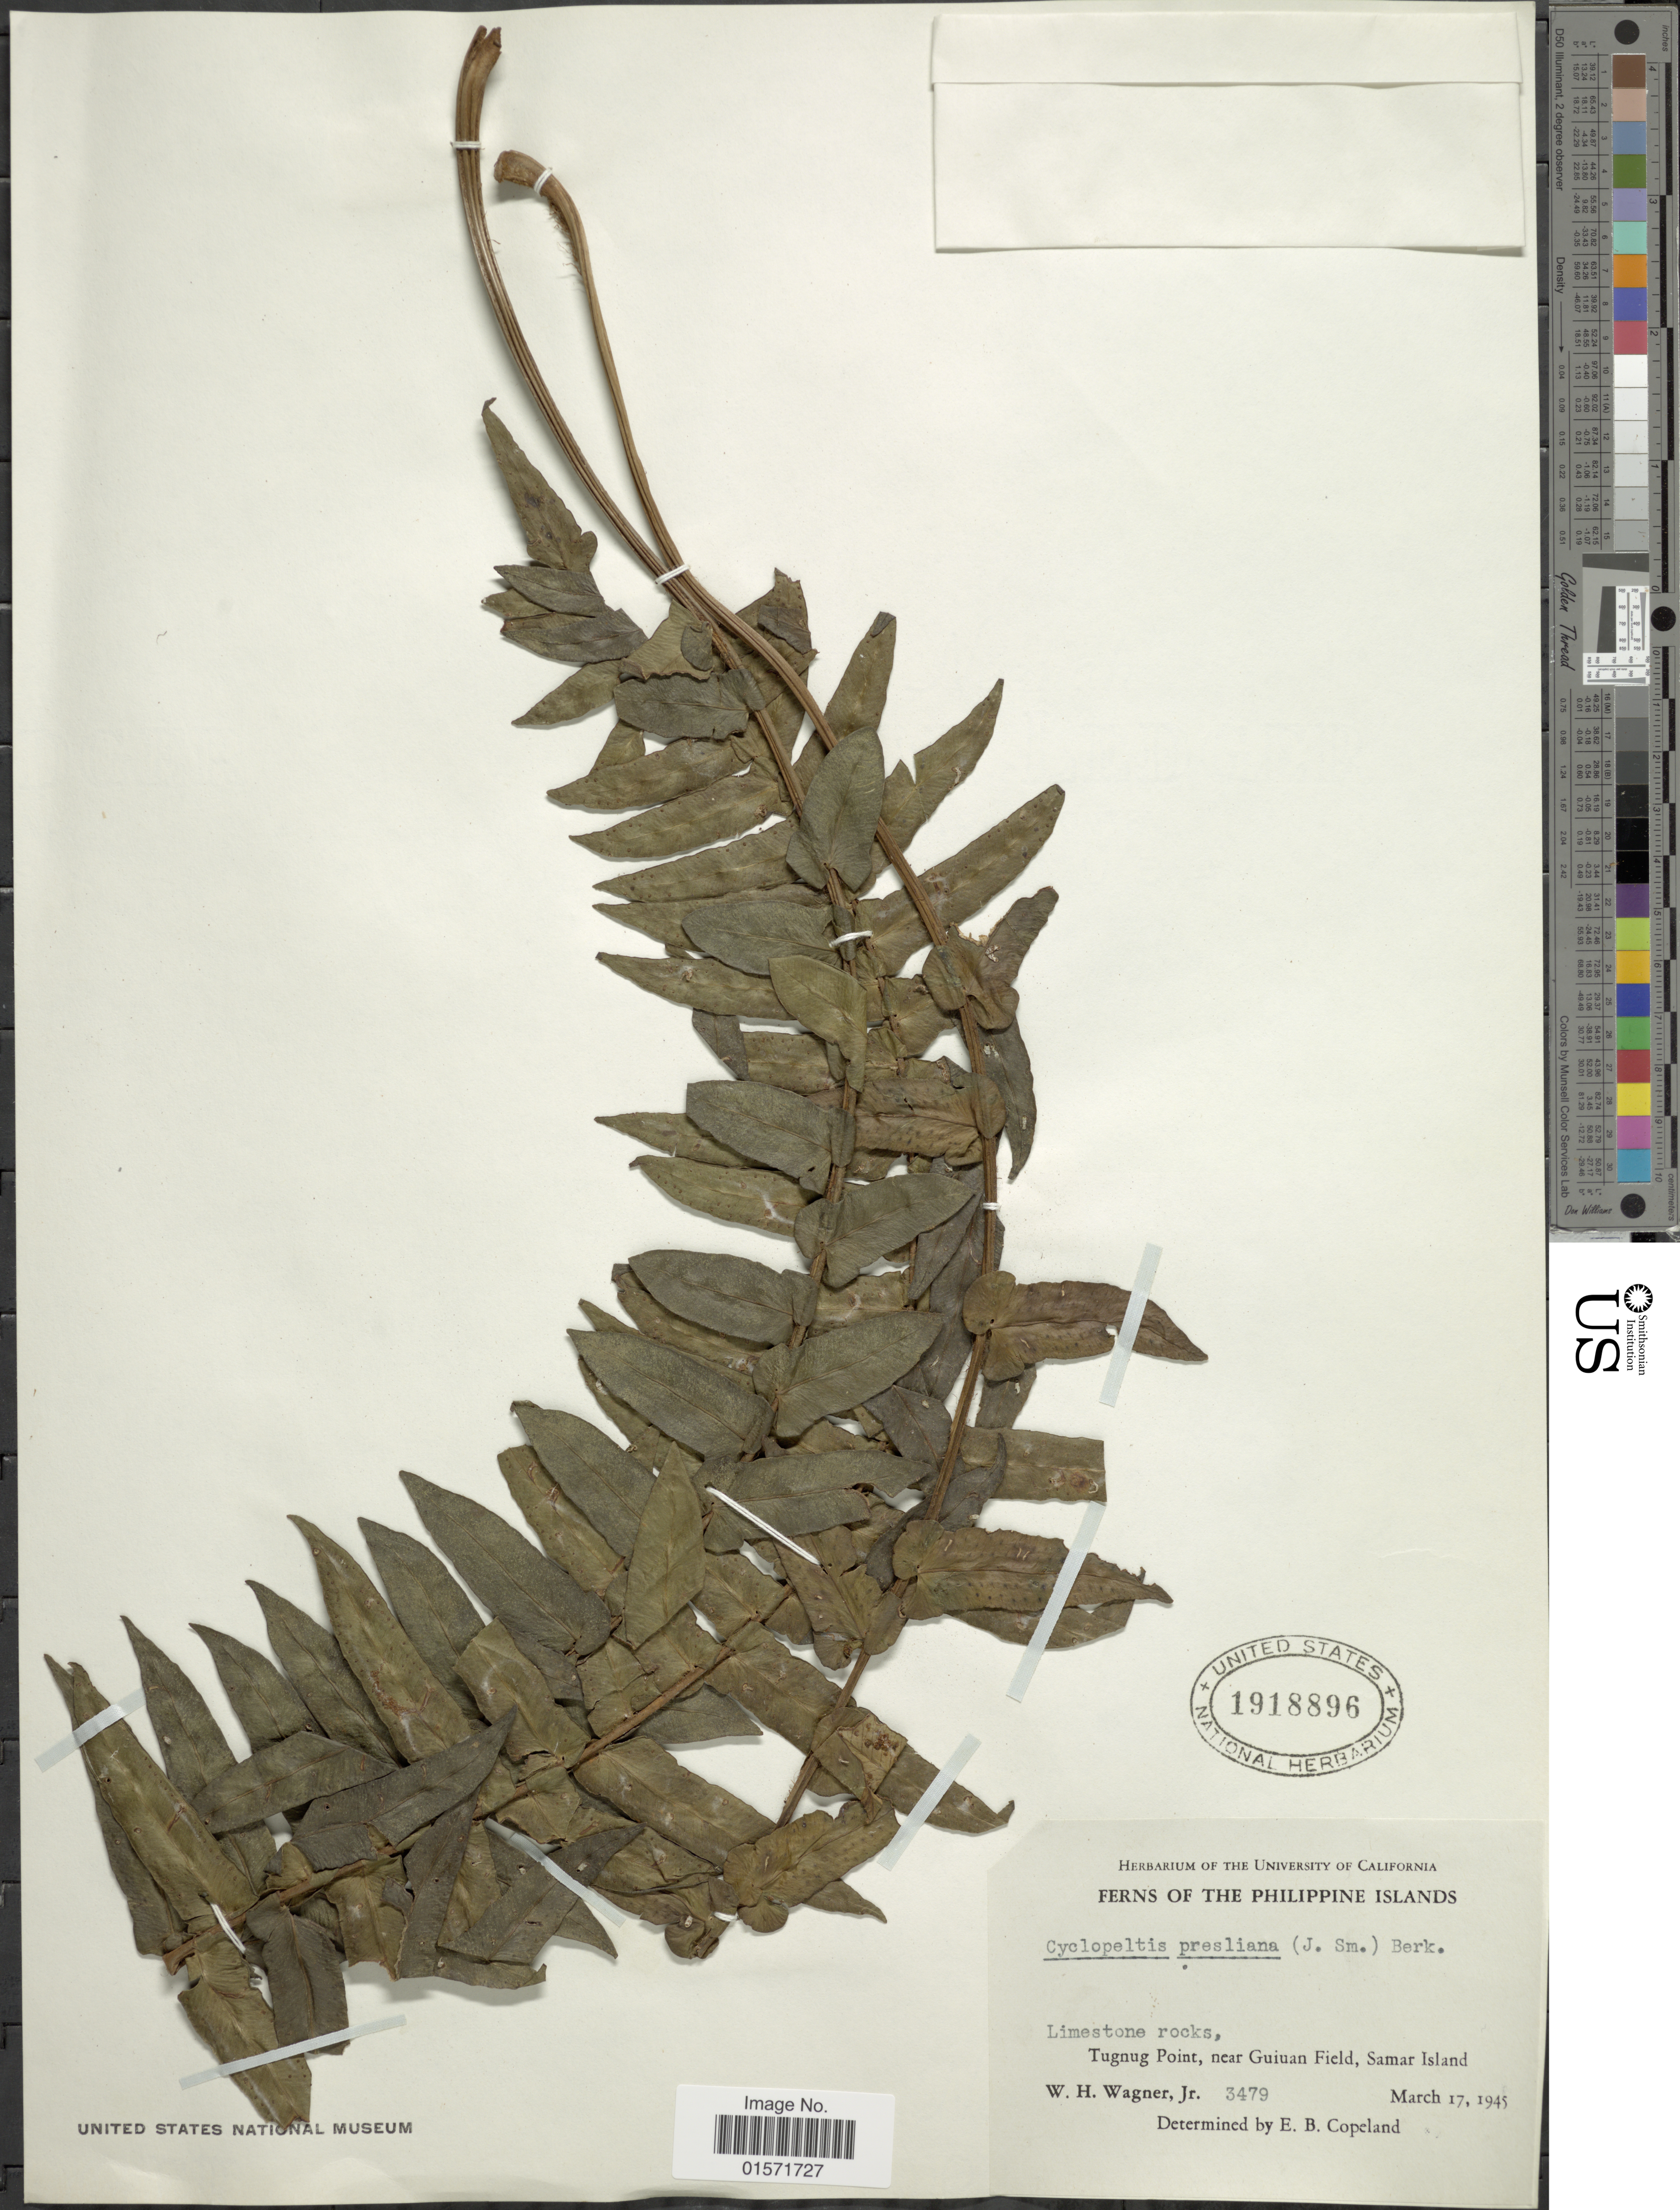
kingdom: Plantae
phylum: Tracheophyta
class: Polypodiopsida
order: Polypodiales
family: Lomariopsidaceae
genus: Cyclopeltis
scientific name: Cyclopeltis presliana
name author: (Mett.) Berkeley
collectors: W. H. Wagner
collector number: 3479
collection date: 1945-03-17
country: Philippines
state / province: Eastern Visayas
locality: Tugnug Point, near Guiuan Field, Samar Island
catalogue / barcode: US 19188996